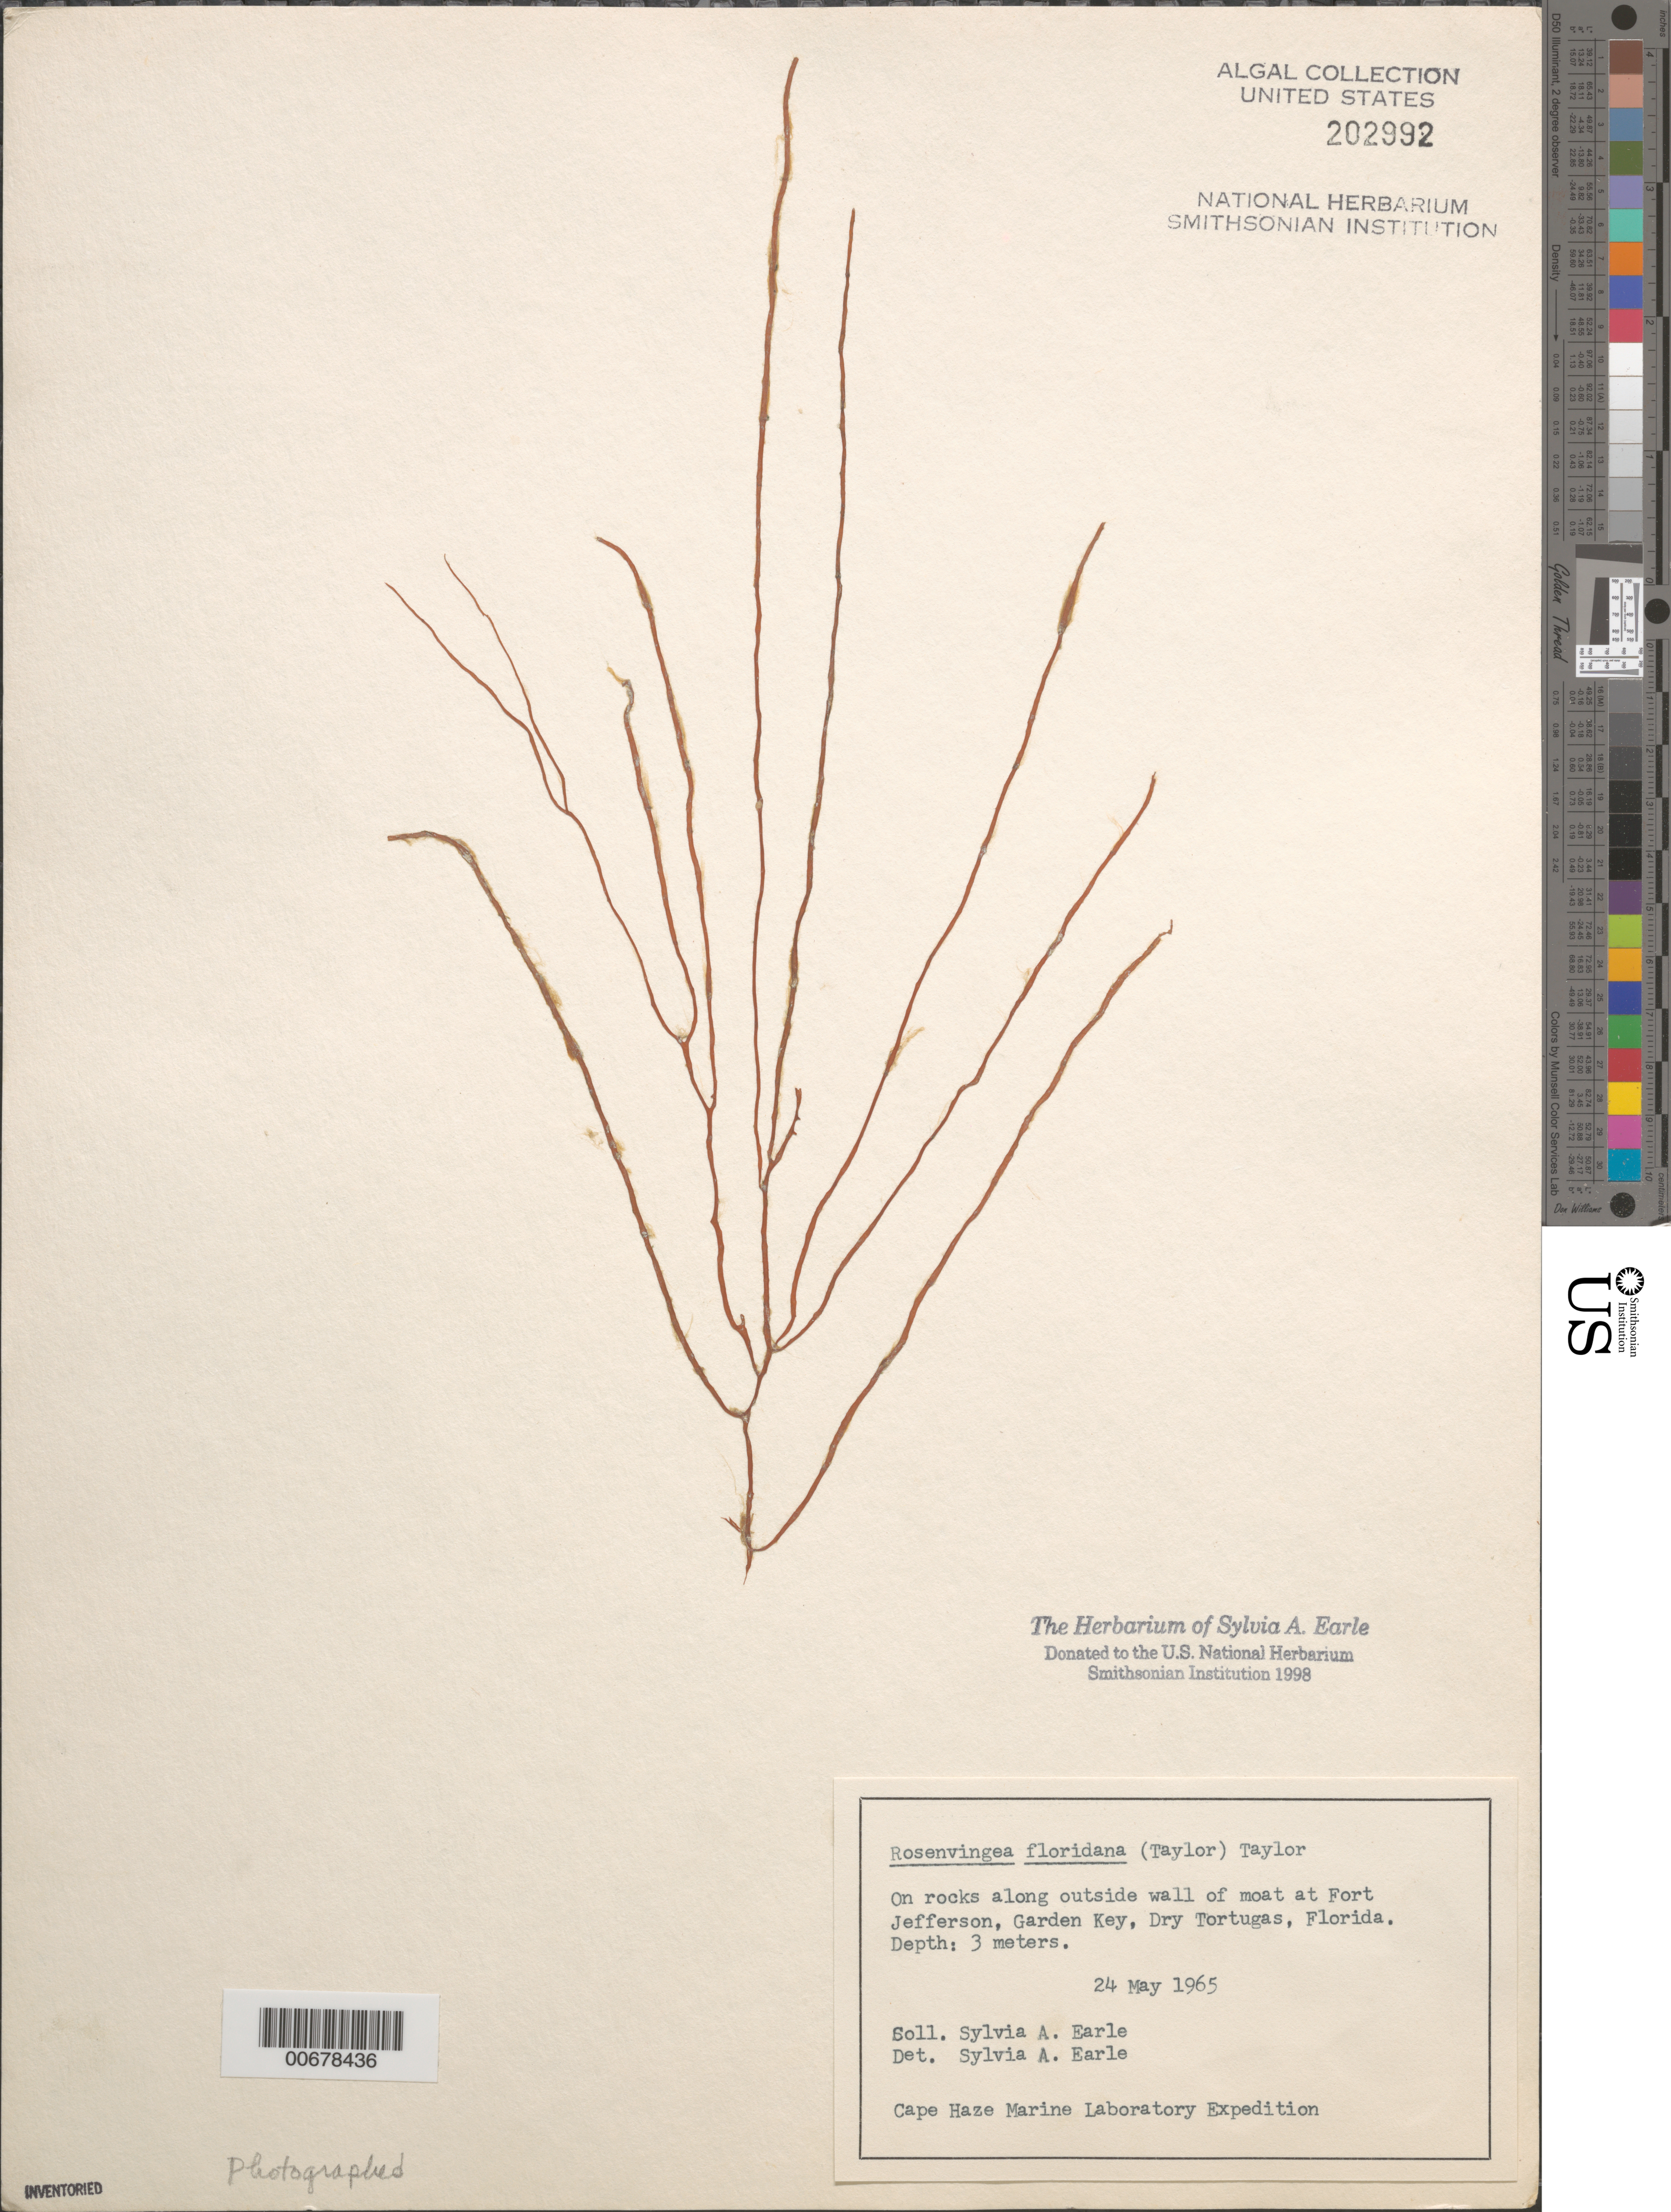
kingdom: Chromista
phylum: Ochrophyta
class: Phaeophyceae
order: Scytosiphonales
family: Scytosiphonaceae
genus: Rosenvingea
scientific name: Rosenvingea floridana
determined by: Earle, S. A.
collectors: S. A. Earle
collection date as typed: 24 May 1965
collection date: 1965-05-24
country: United States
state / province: Florida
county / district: Monroe County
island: Garden Key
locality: Fort Jefferson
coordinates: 24 37.65'N, 82 52.37'W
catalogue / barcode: US 202992